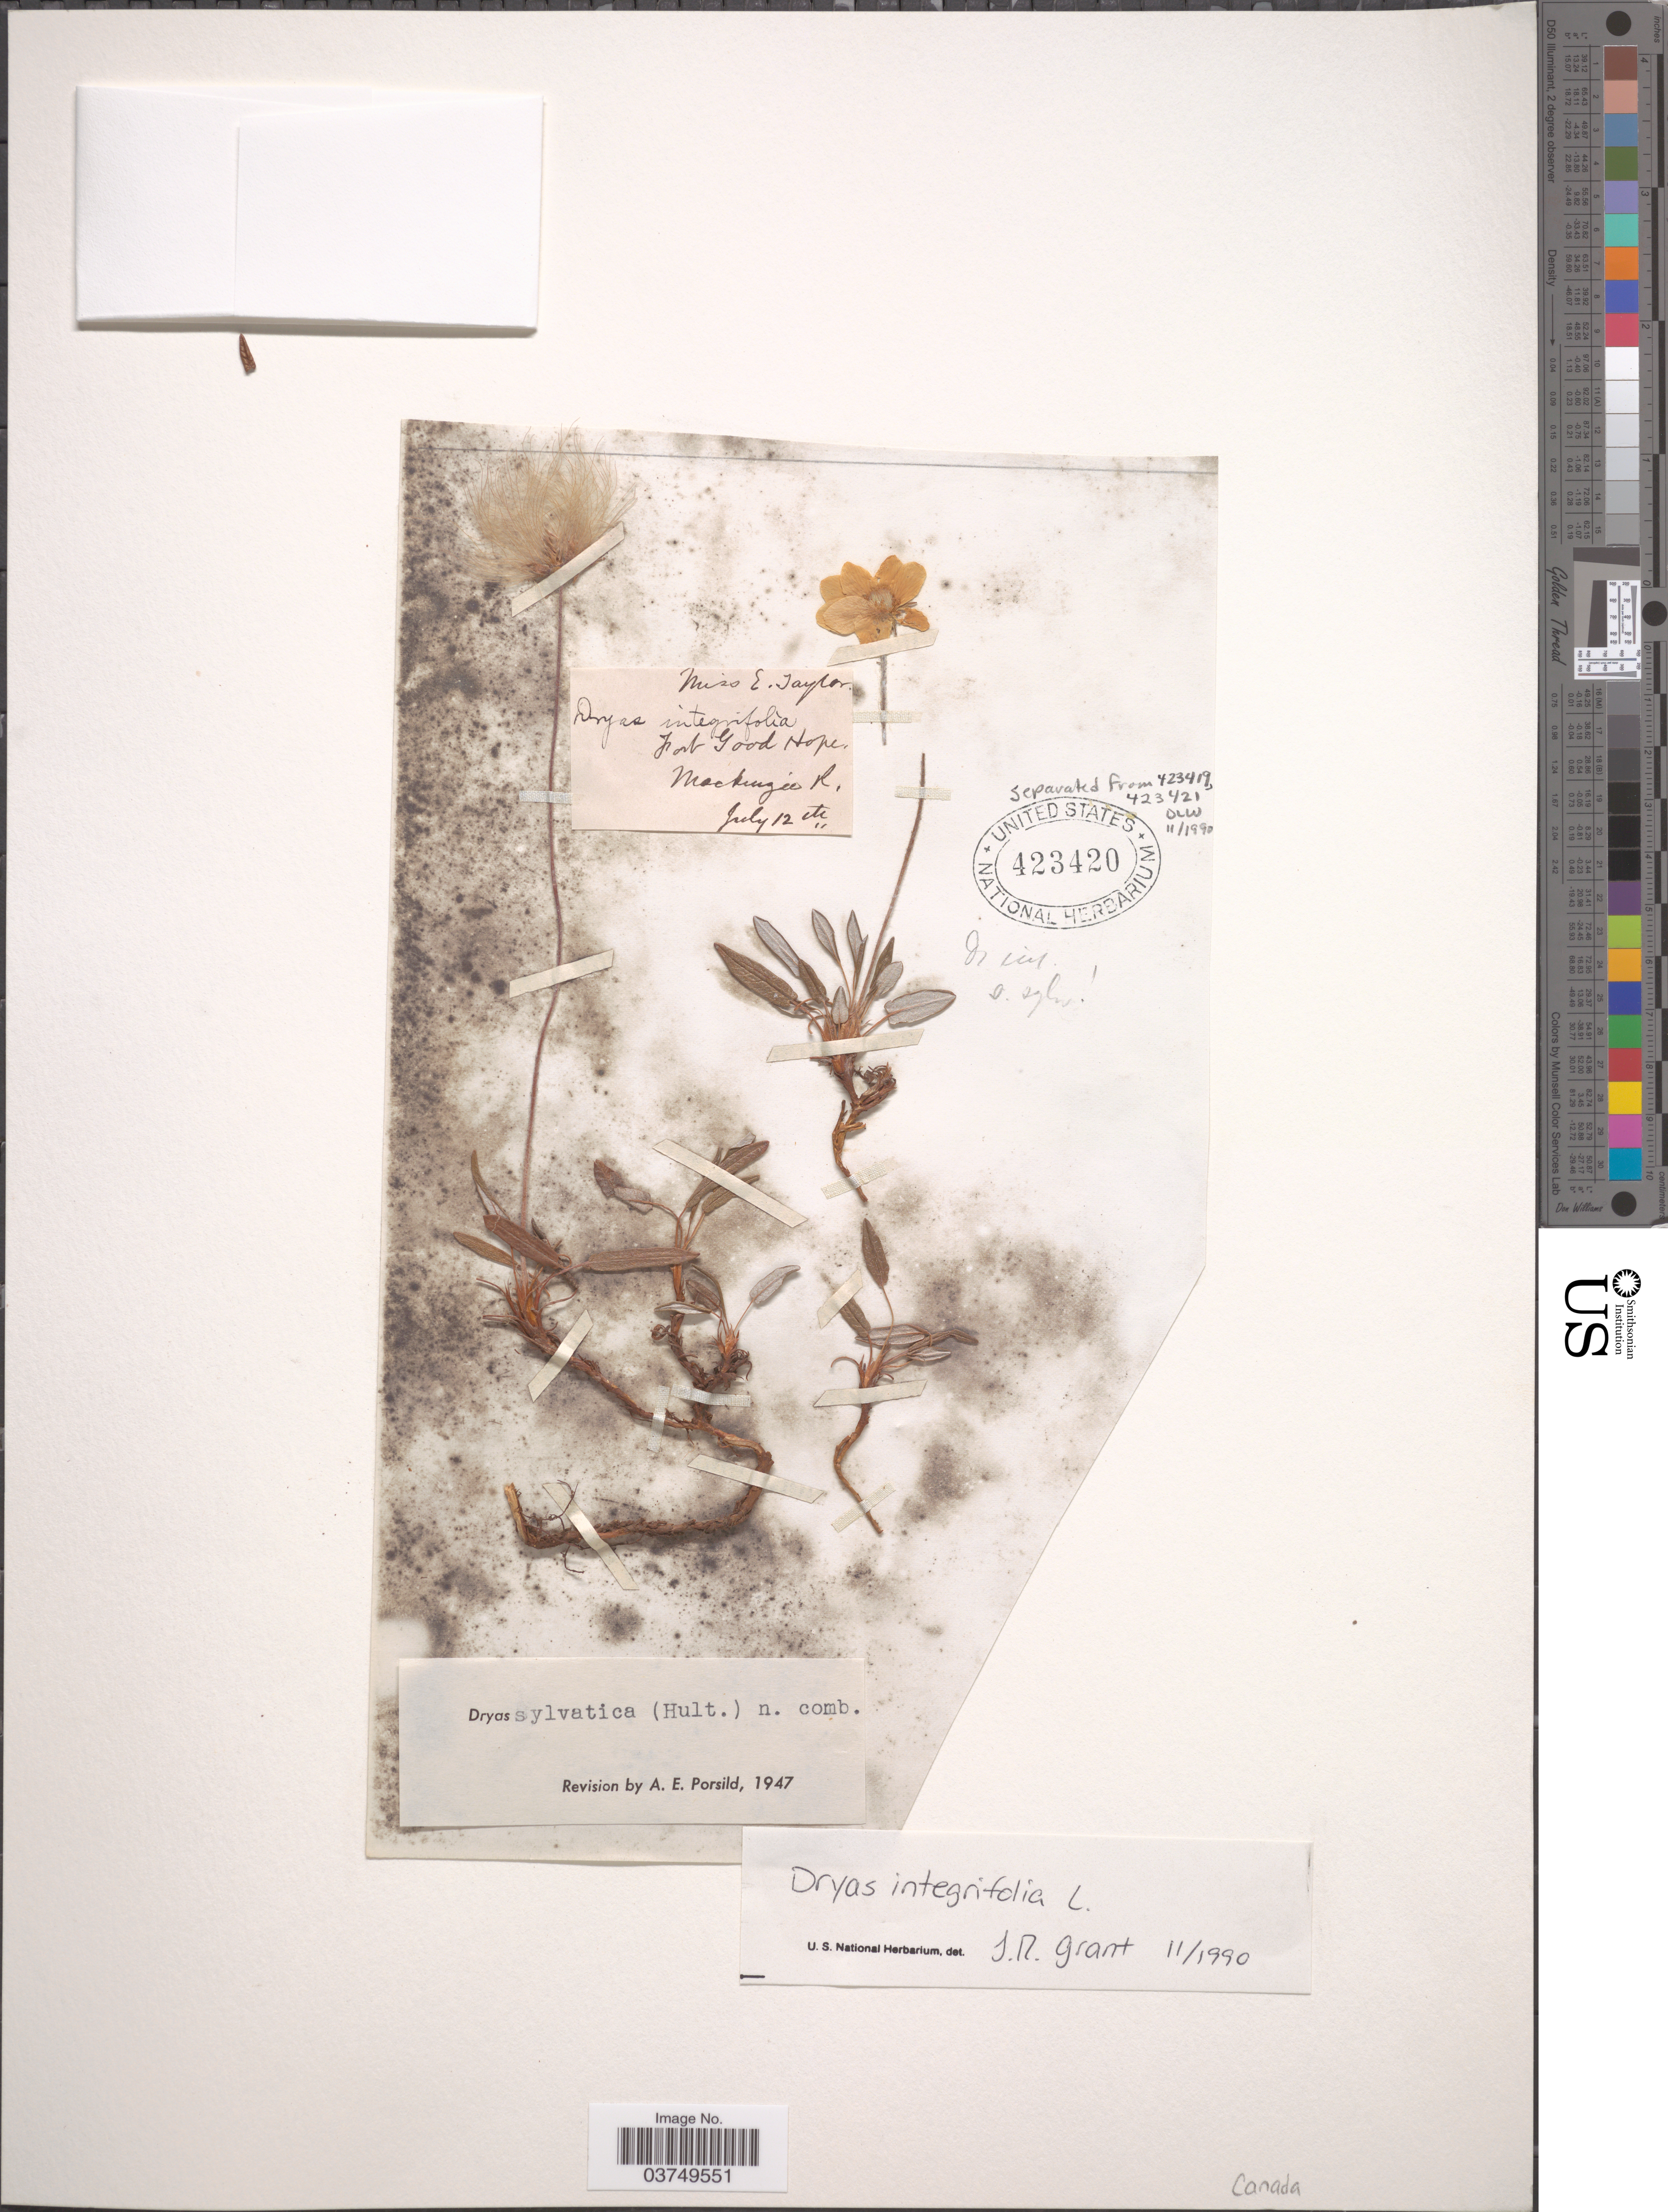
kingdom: Plantae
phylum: Tracheophyta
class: Magnoliopsida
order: Rosales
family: Rosaceae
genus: Dryas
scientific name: Dryas integrifolia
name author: Vahl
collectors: E. Taylor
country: Canada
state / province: Northwest Territories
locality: Fort Good Hope. Mackenzie R.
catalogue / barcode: US 423420